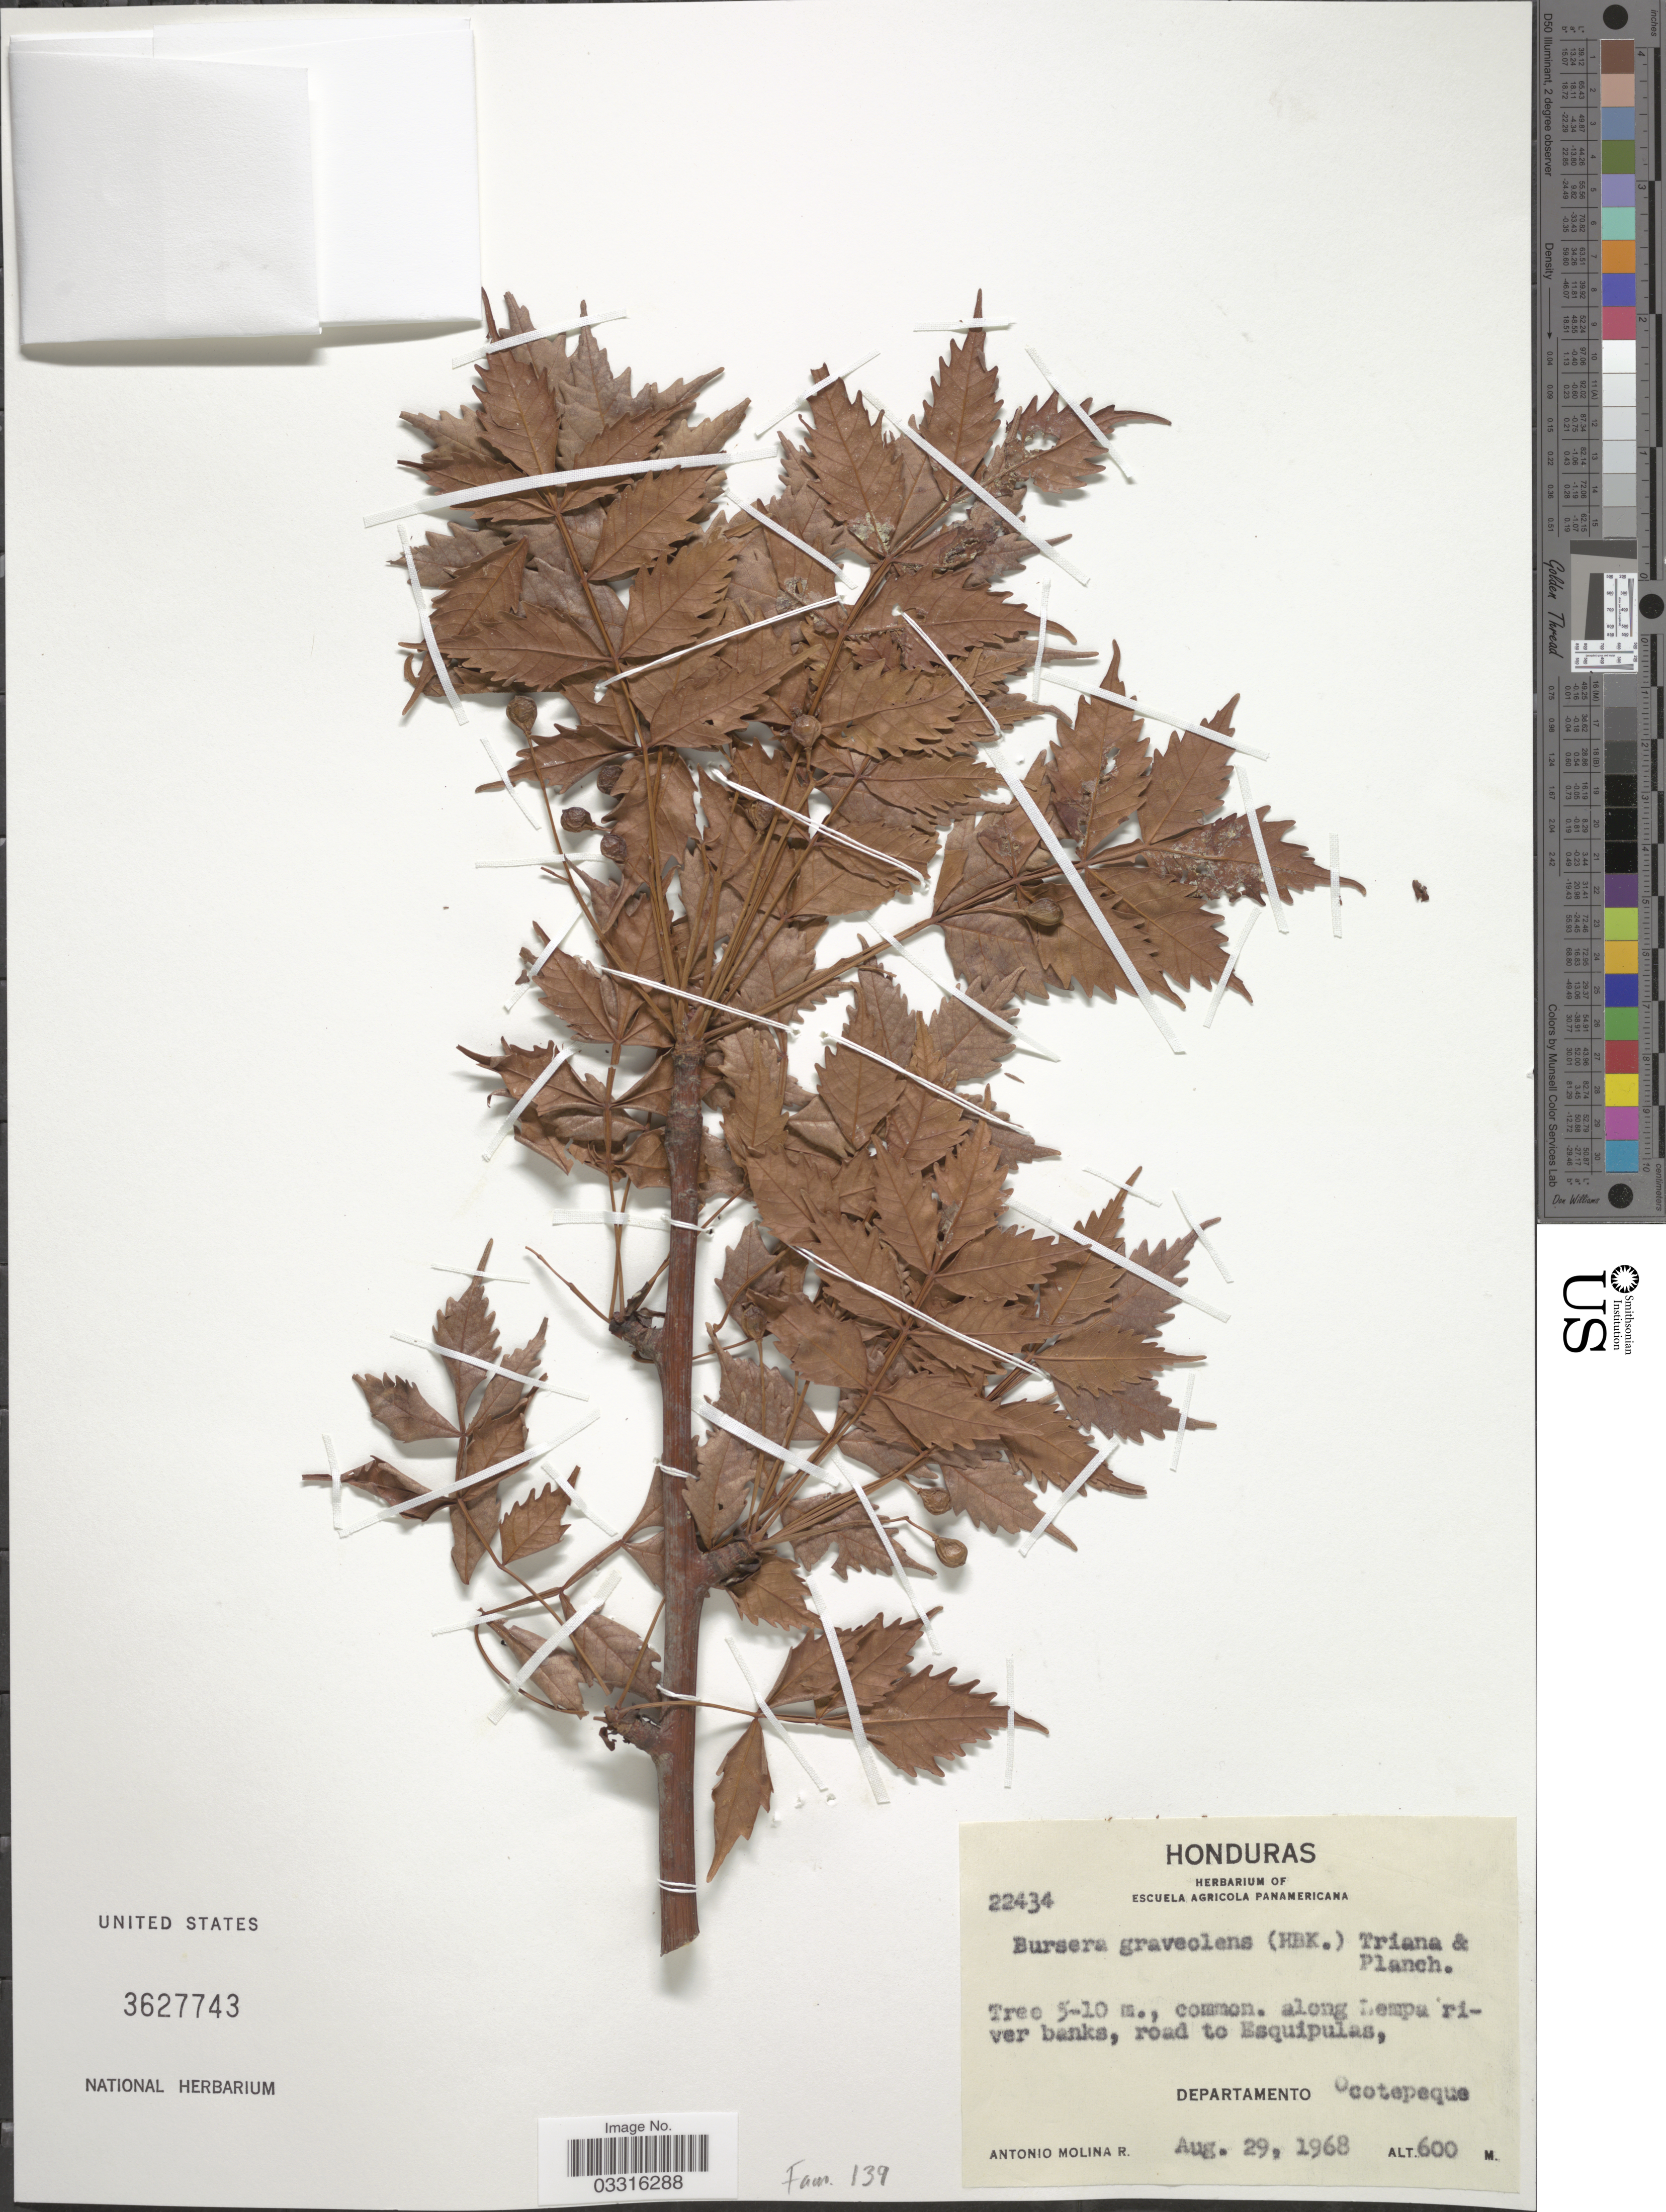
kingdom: Plantae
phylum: Tracheophyta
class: Magnoliopsida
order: Sapindales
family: Burseraceae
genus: Bursera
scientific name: Bursera graveolens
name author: (Kunth) Triana & Planch.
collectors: A. Molina R.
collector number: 22434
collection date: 1968-08-29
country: Honduras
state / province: Ocotepeque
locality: Along Lempu river banks, road to Esquipulas, Departamento Ocotepeque.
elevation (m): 600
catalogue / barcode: US 3627743